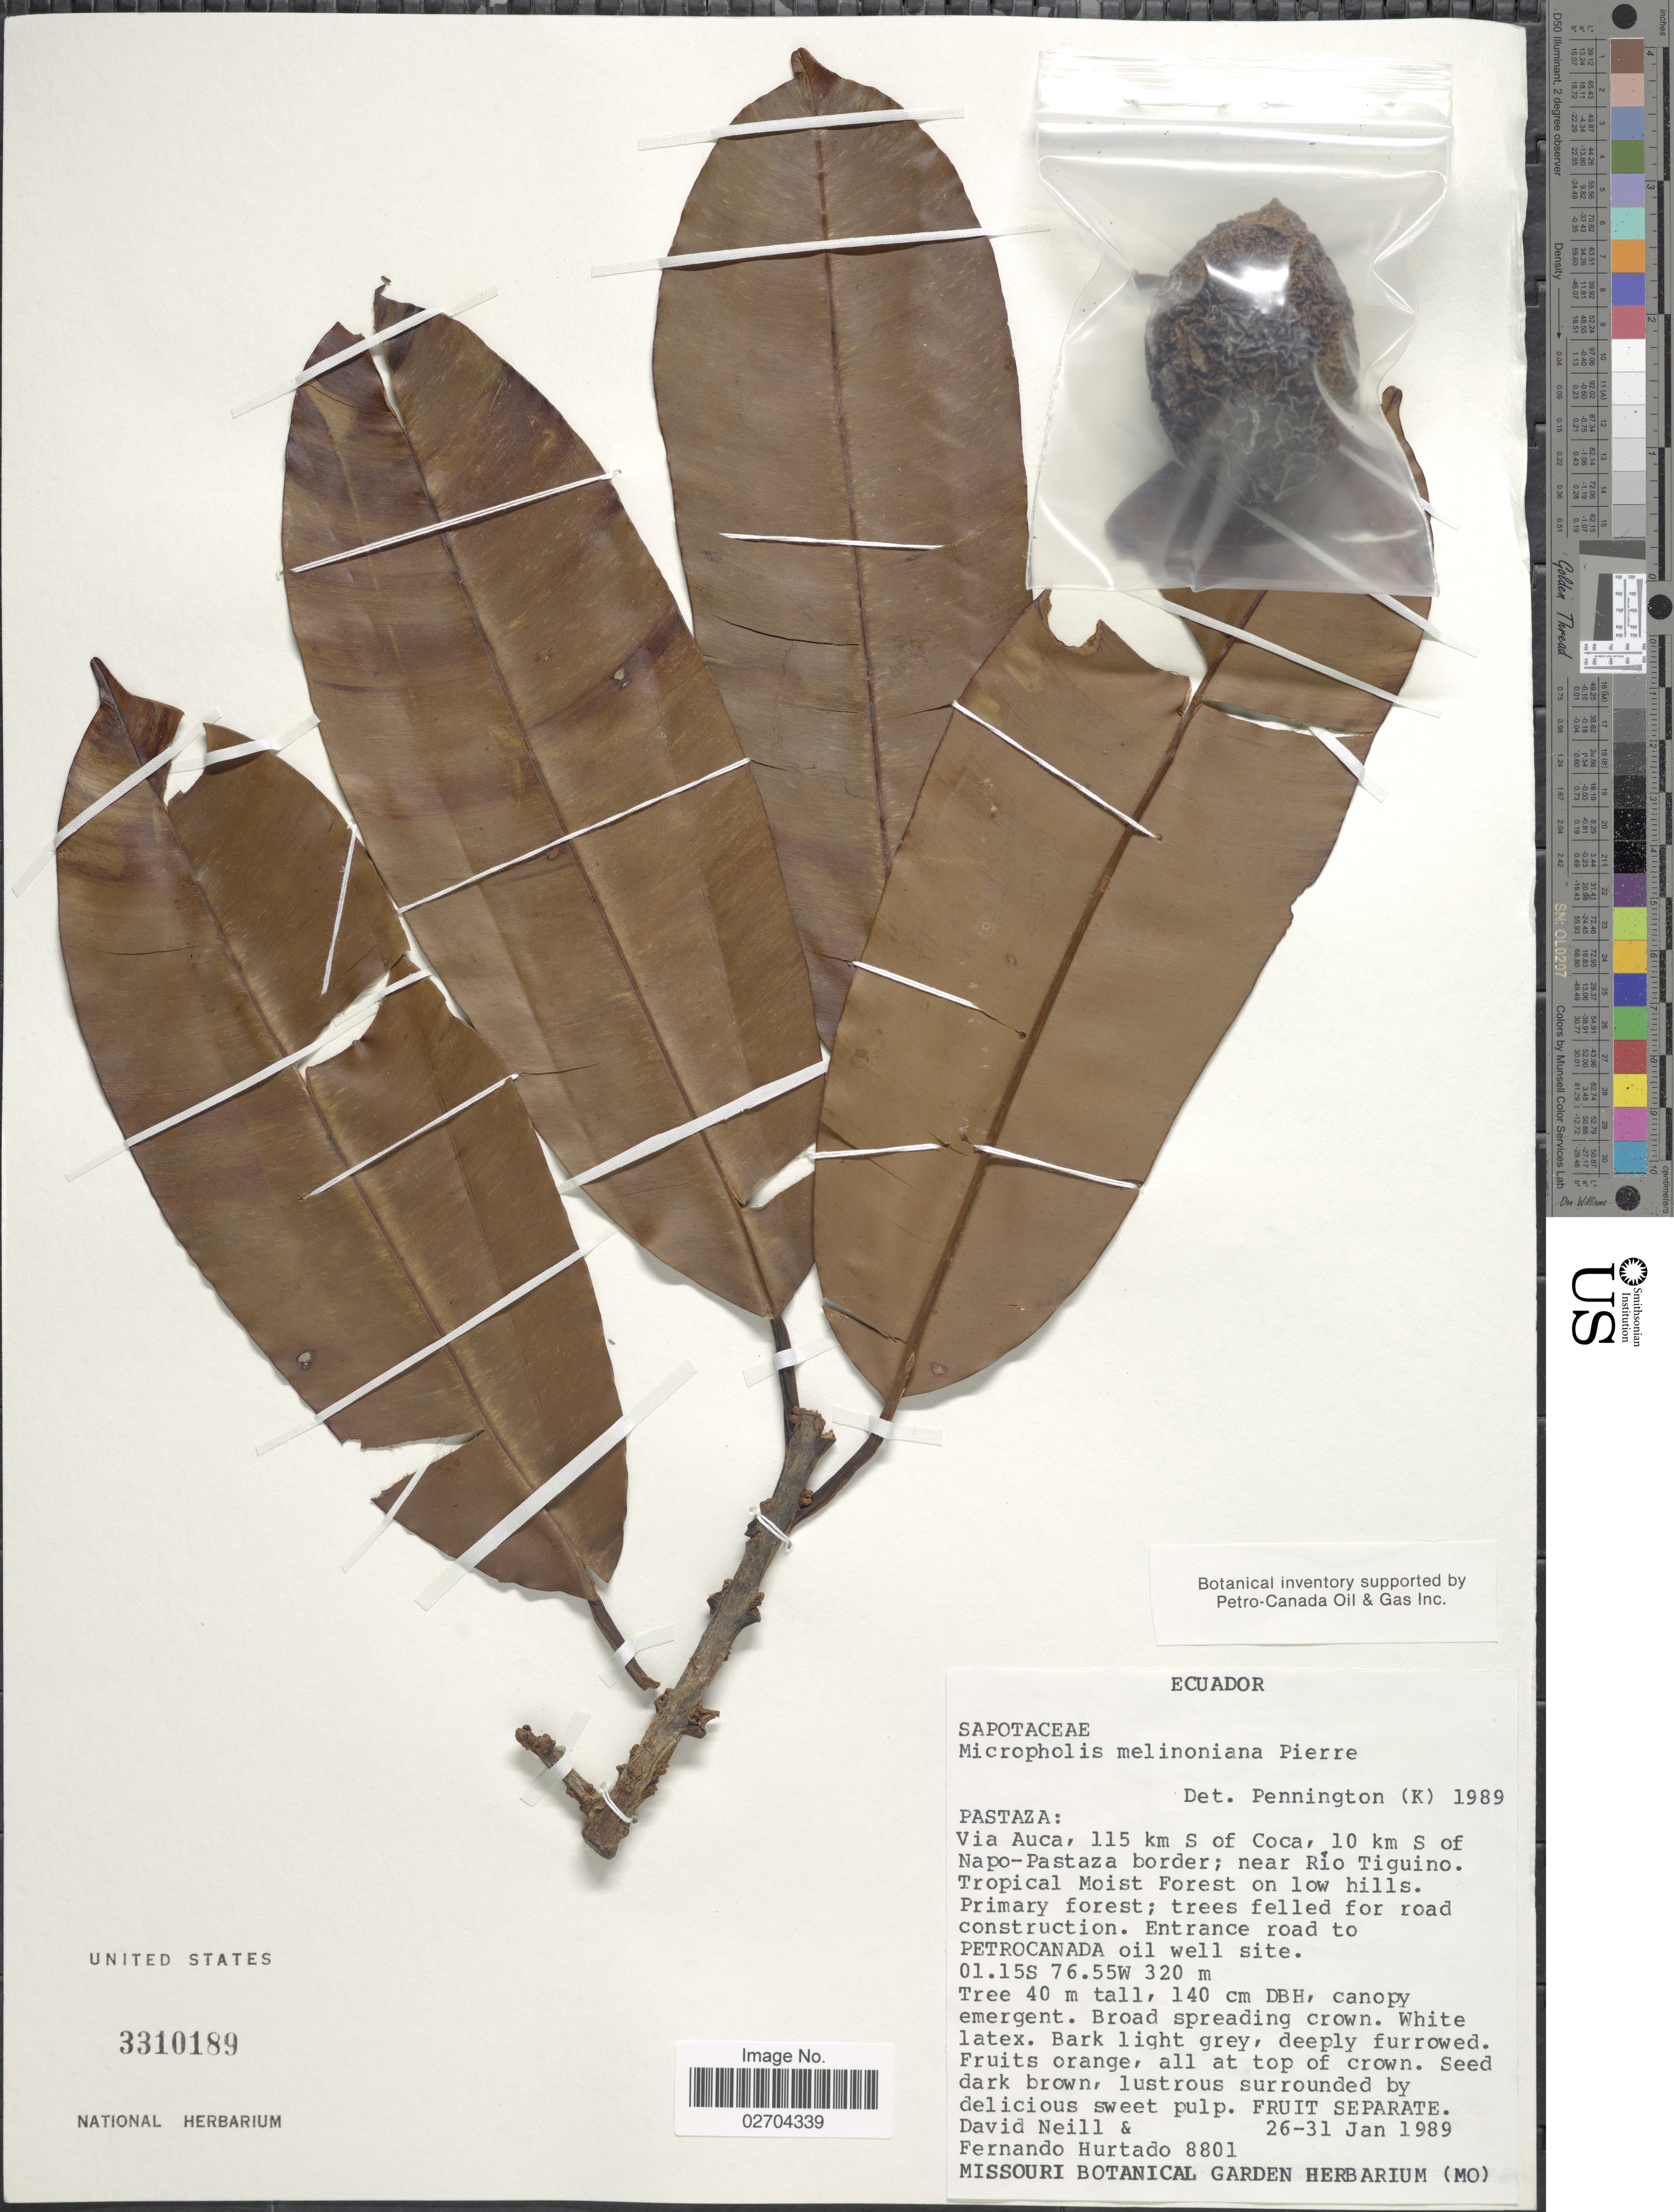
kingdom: Plantae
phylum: Tracheophyta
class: Magnoliopsida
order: Ericales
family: Sapotaceae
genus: Micropholis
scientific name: Micropholis melinoniana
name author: Pierre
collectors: D. Neill & F. Hurtado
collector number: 8801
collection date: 1989-01-26/1989-01-31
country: Ecuador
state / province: Pastaza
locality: Via Auca, 115 km S of Coca, 10 km S of Napo-Pastaza border; near Río Tiguino. Tropical Moist Forest on low hills Primary forest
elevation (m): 320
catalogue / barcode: US 3310189